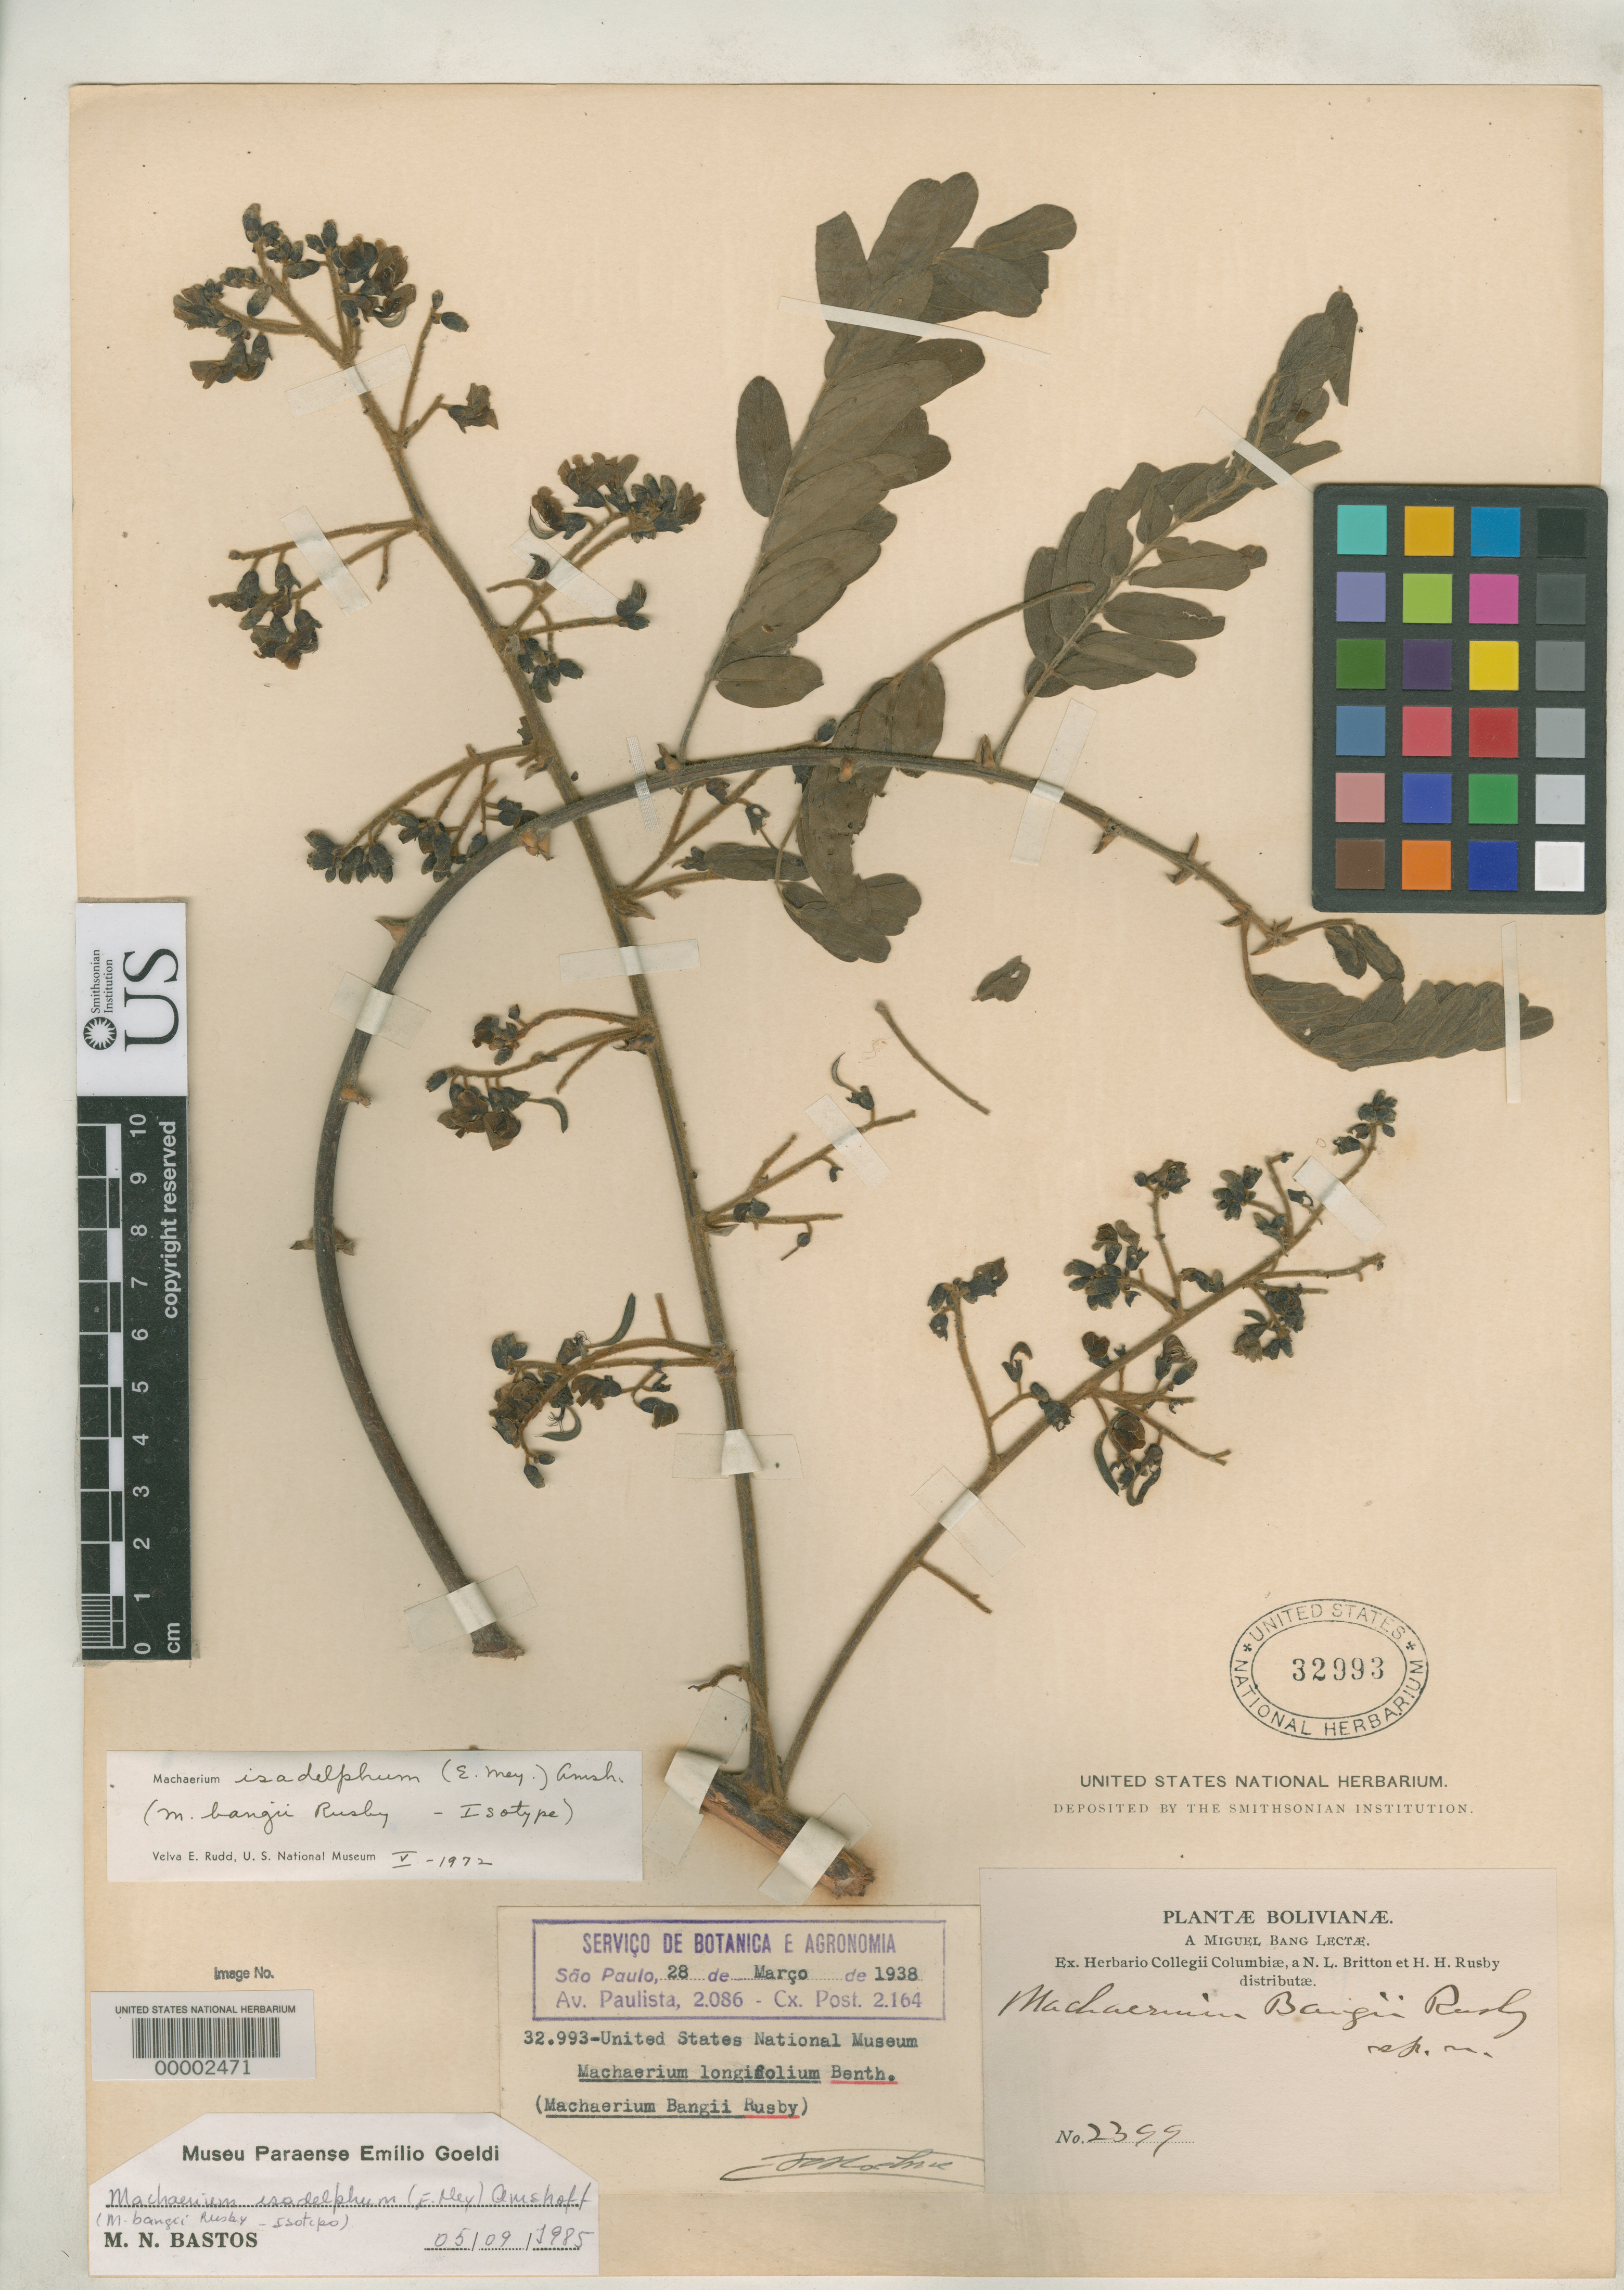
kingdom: Plantae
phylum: Tracheophyta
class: Magnoliopsida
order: Fabales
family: Fabaceae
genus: Machaerium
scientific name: Machaerium bangii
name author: Rusby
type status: Isotype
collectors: M. Bang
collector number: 2399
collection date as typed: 30 Aug 1894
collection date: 1894-08-30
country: Bolivia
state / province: La Paz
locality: Coroico.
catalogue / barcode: US 32993